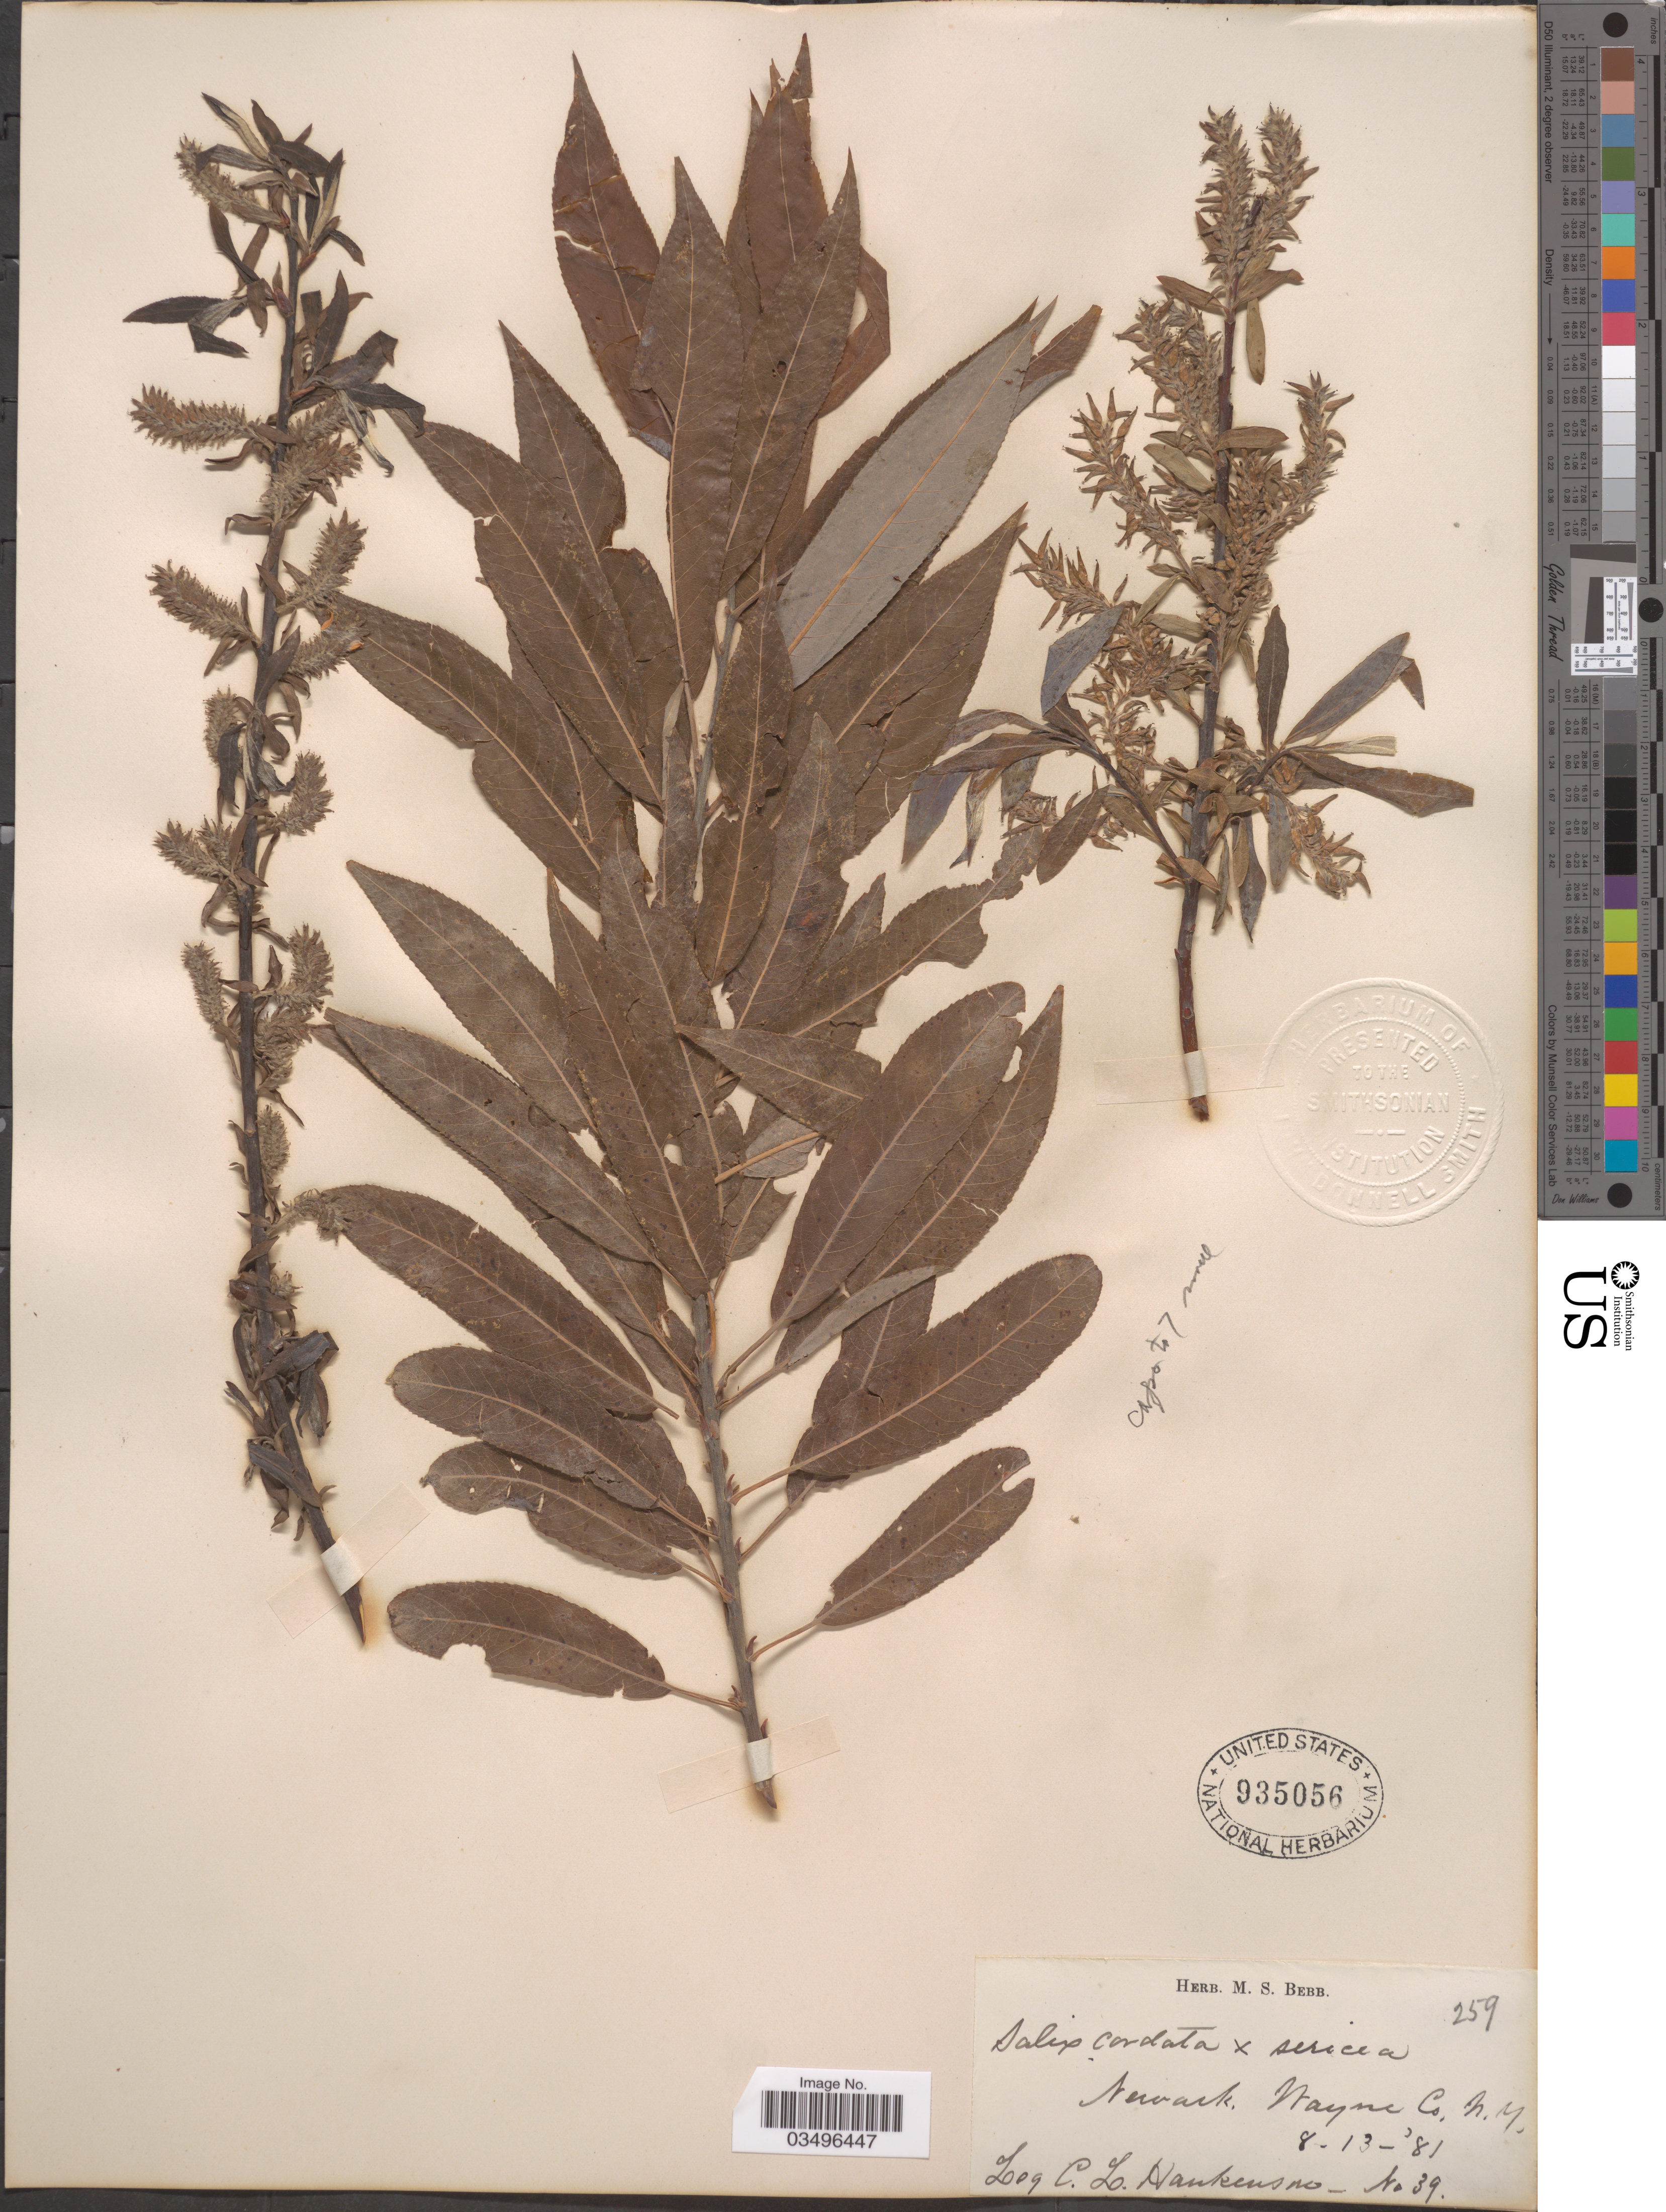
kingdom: Plantae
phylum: Tracheophyta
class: Magnoliopsida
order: Malpighiales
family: Salicaceae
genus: Salix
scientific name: Salix cordata x S. sericea Marshall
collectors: C. Hankenson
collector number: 39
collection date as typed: Transcribed d/m/y: 13/8/81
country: United States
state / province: New Jersey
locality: Newark. Wayne Co.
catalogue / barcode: US 935056